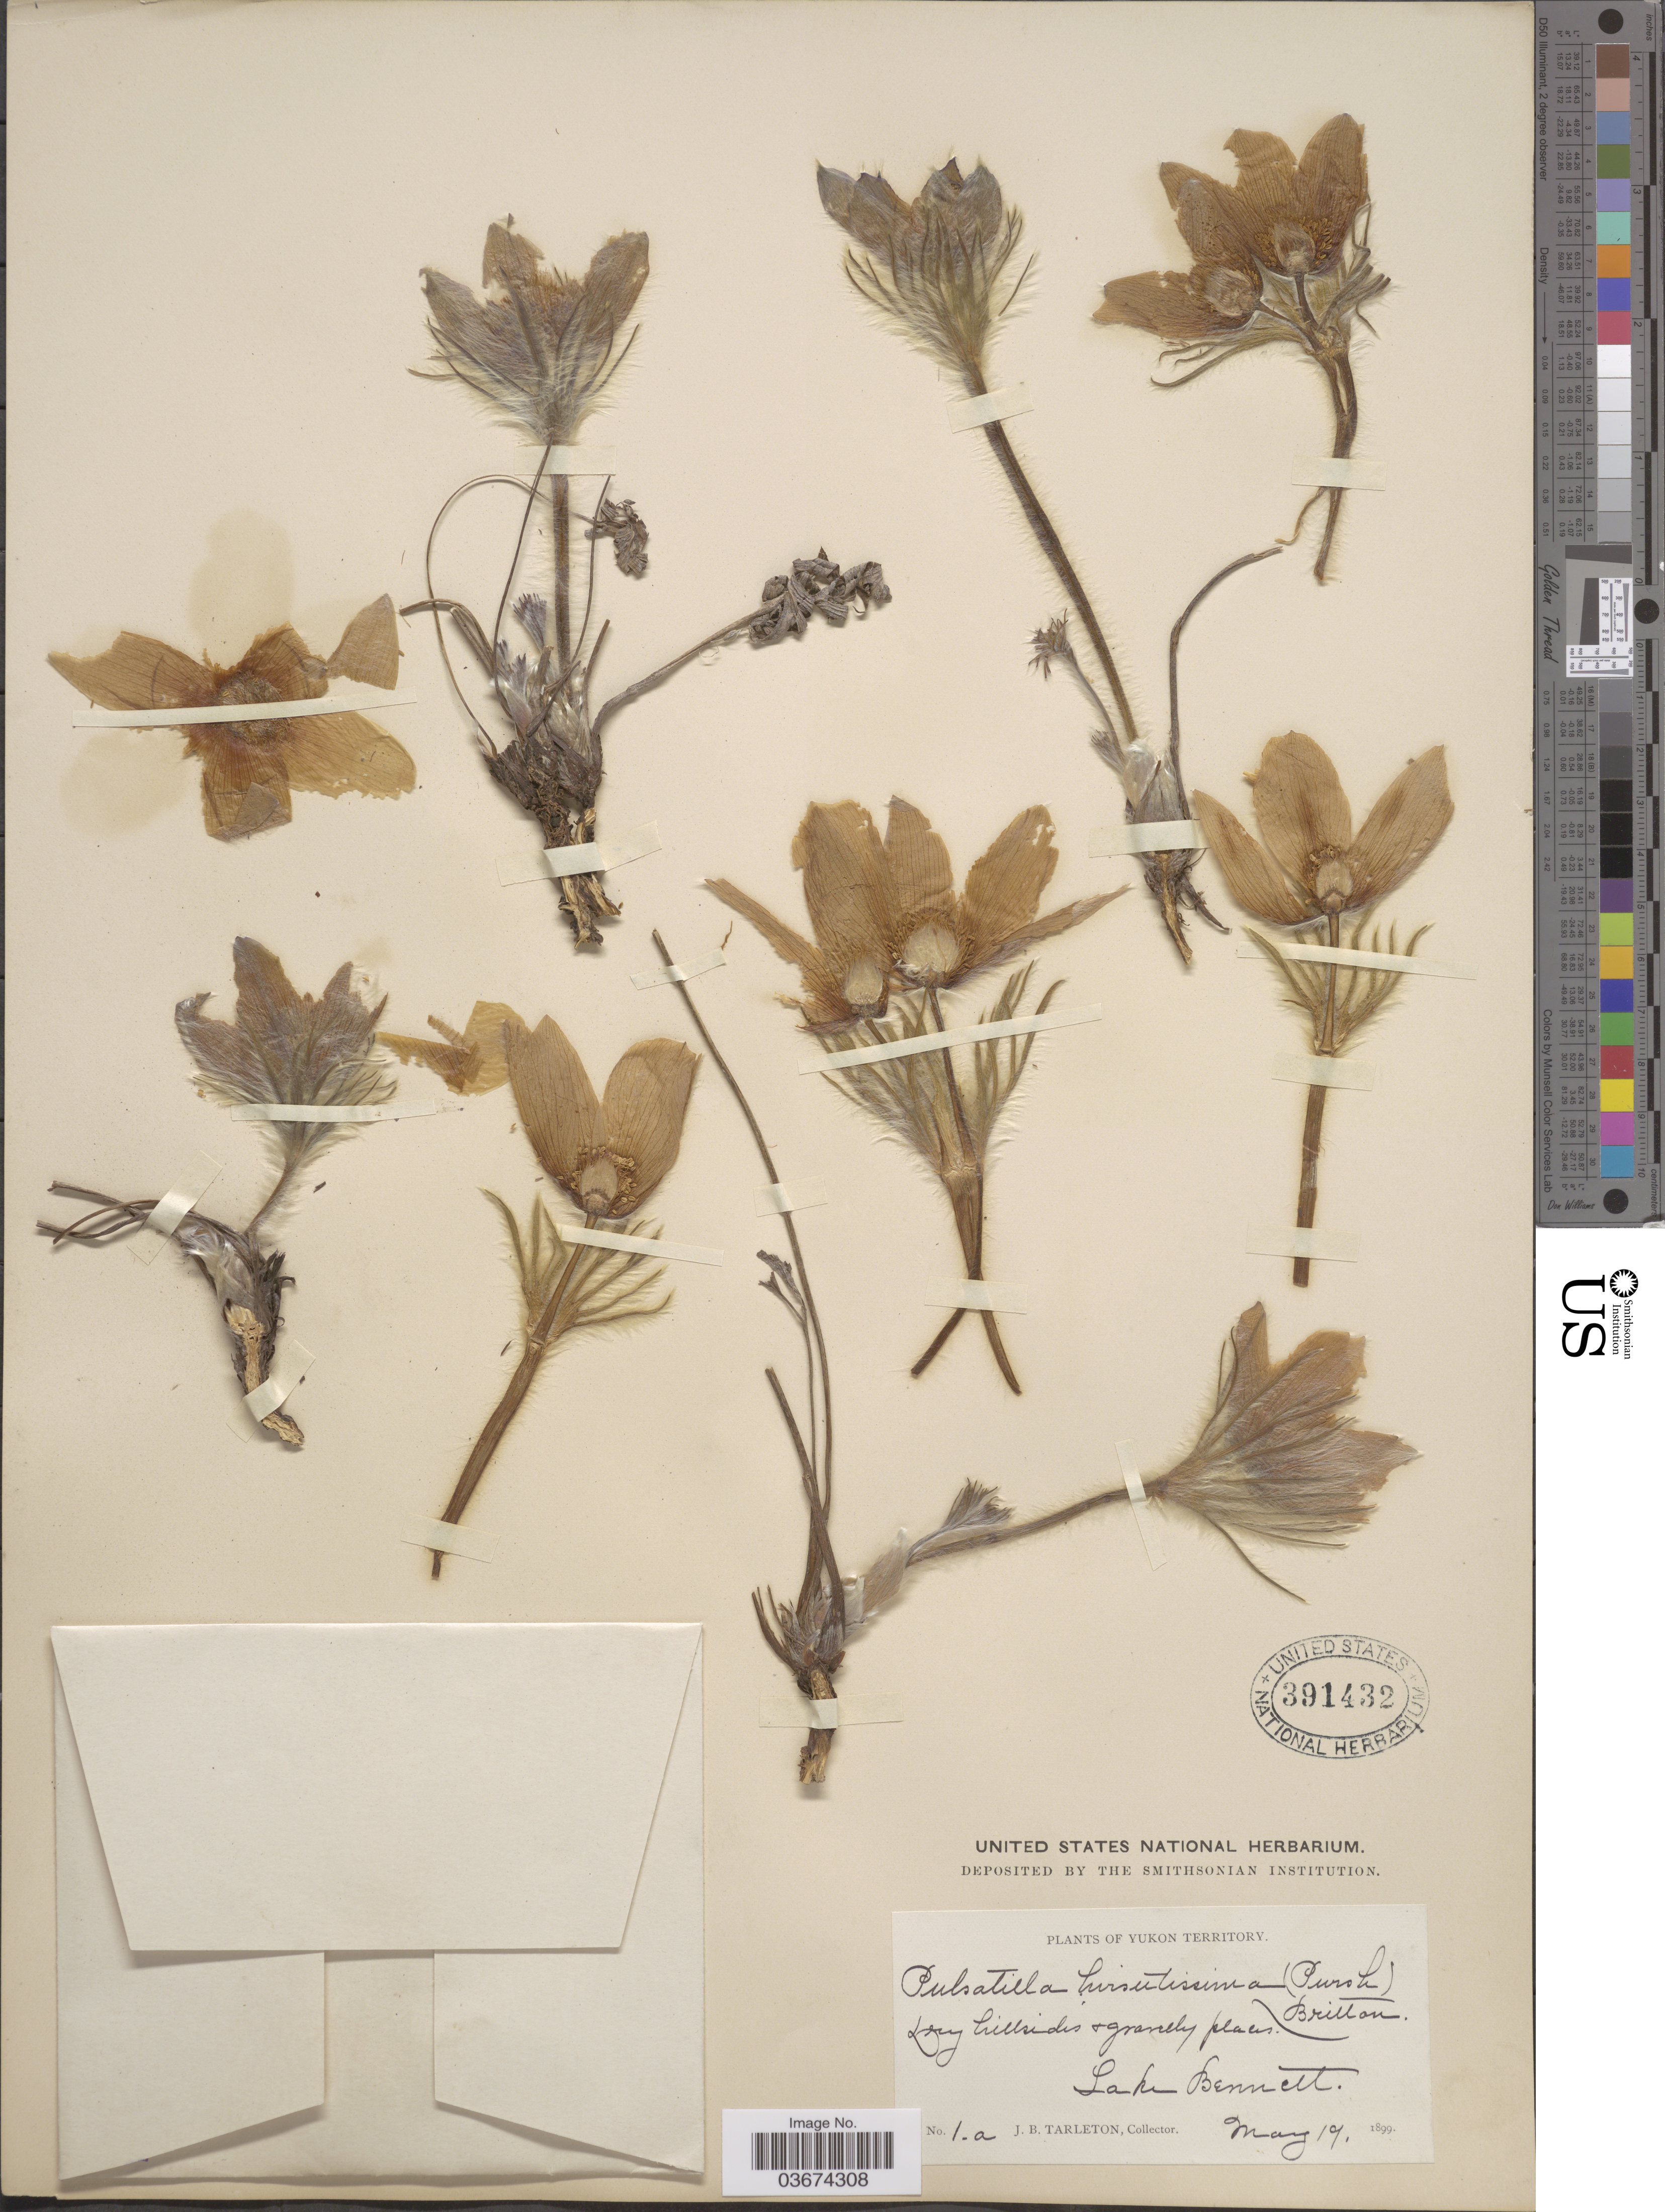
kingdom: Plantae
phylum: Tracheophyta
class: Magnoliopsida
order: Ranunculales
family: Ranunculaceae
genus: Pulsatilla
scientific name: Pulsatilla nuttalliana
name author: (DC.) Bercht. & J. Presl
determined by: Strong, Mark T., (BOT), Smithsonian Institution - National Museum of Natural History (UNITED STATES)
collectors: J. Tarleton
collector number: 1a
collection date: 1899-05-19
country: Canada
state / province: Yukon Territory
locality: Lake Bennett.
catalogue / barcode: US 391432